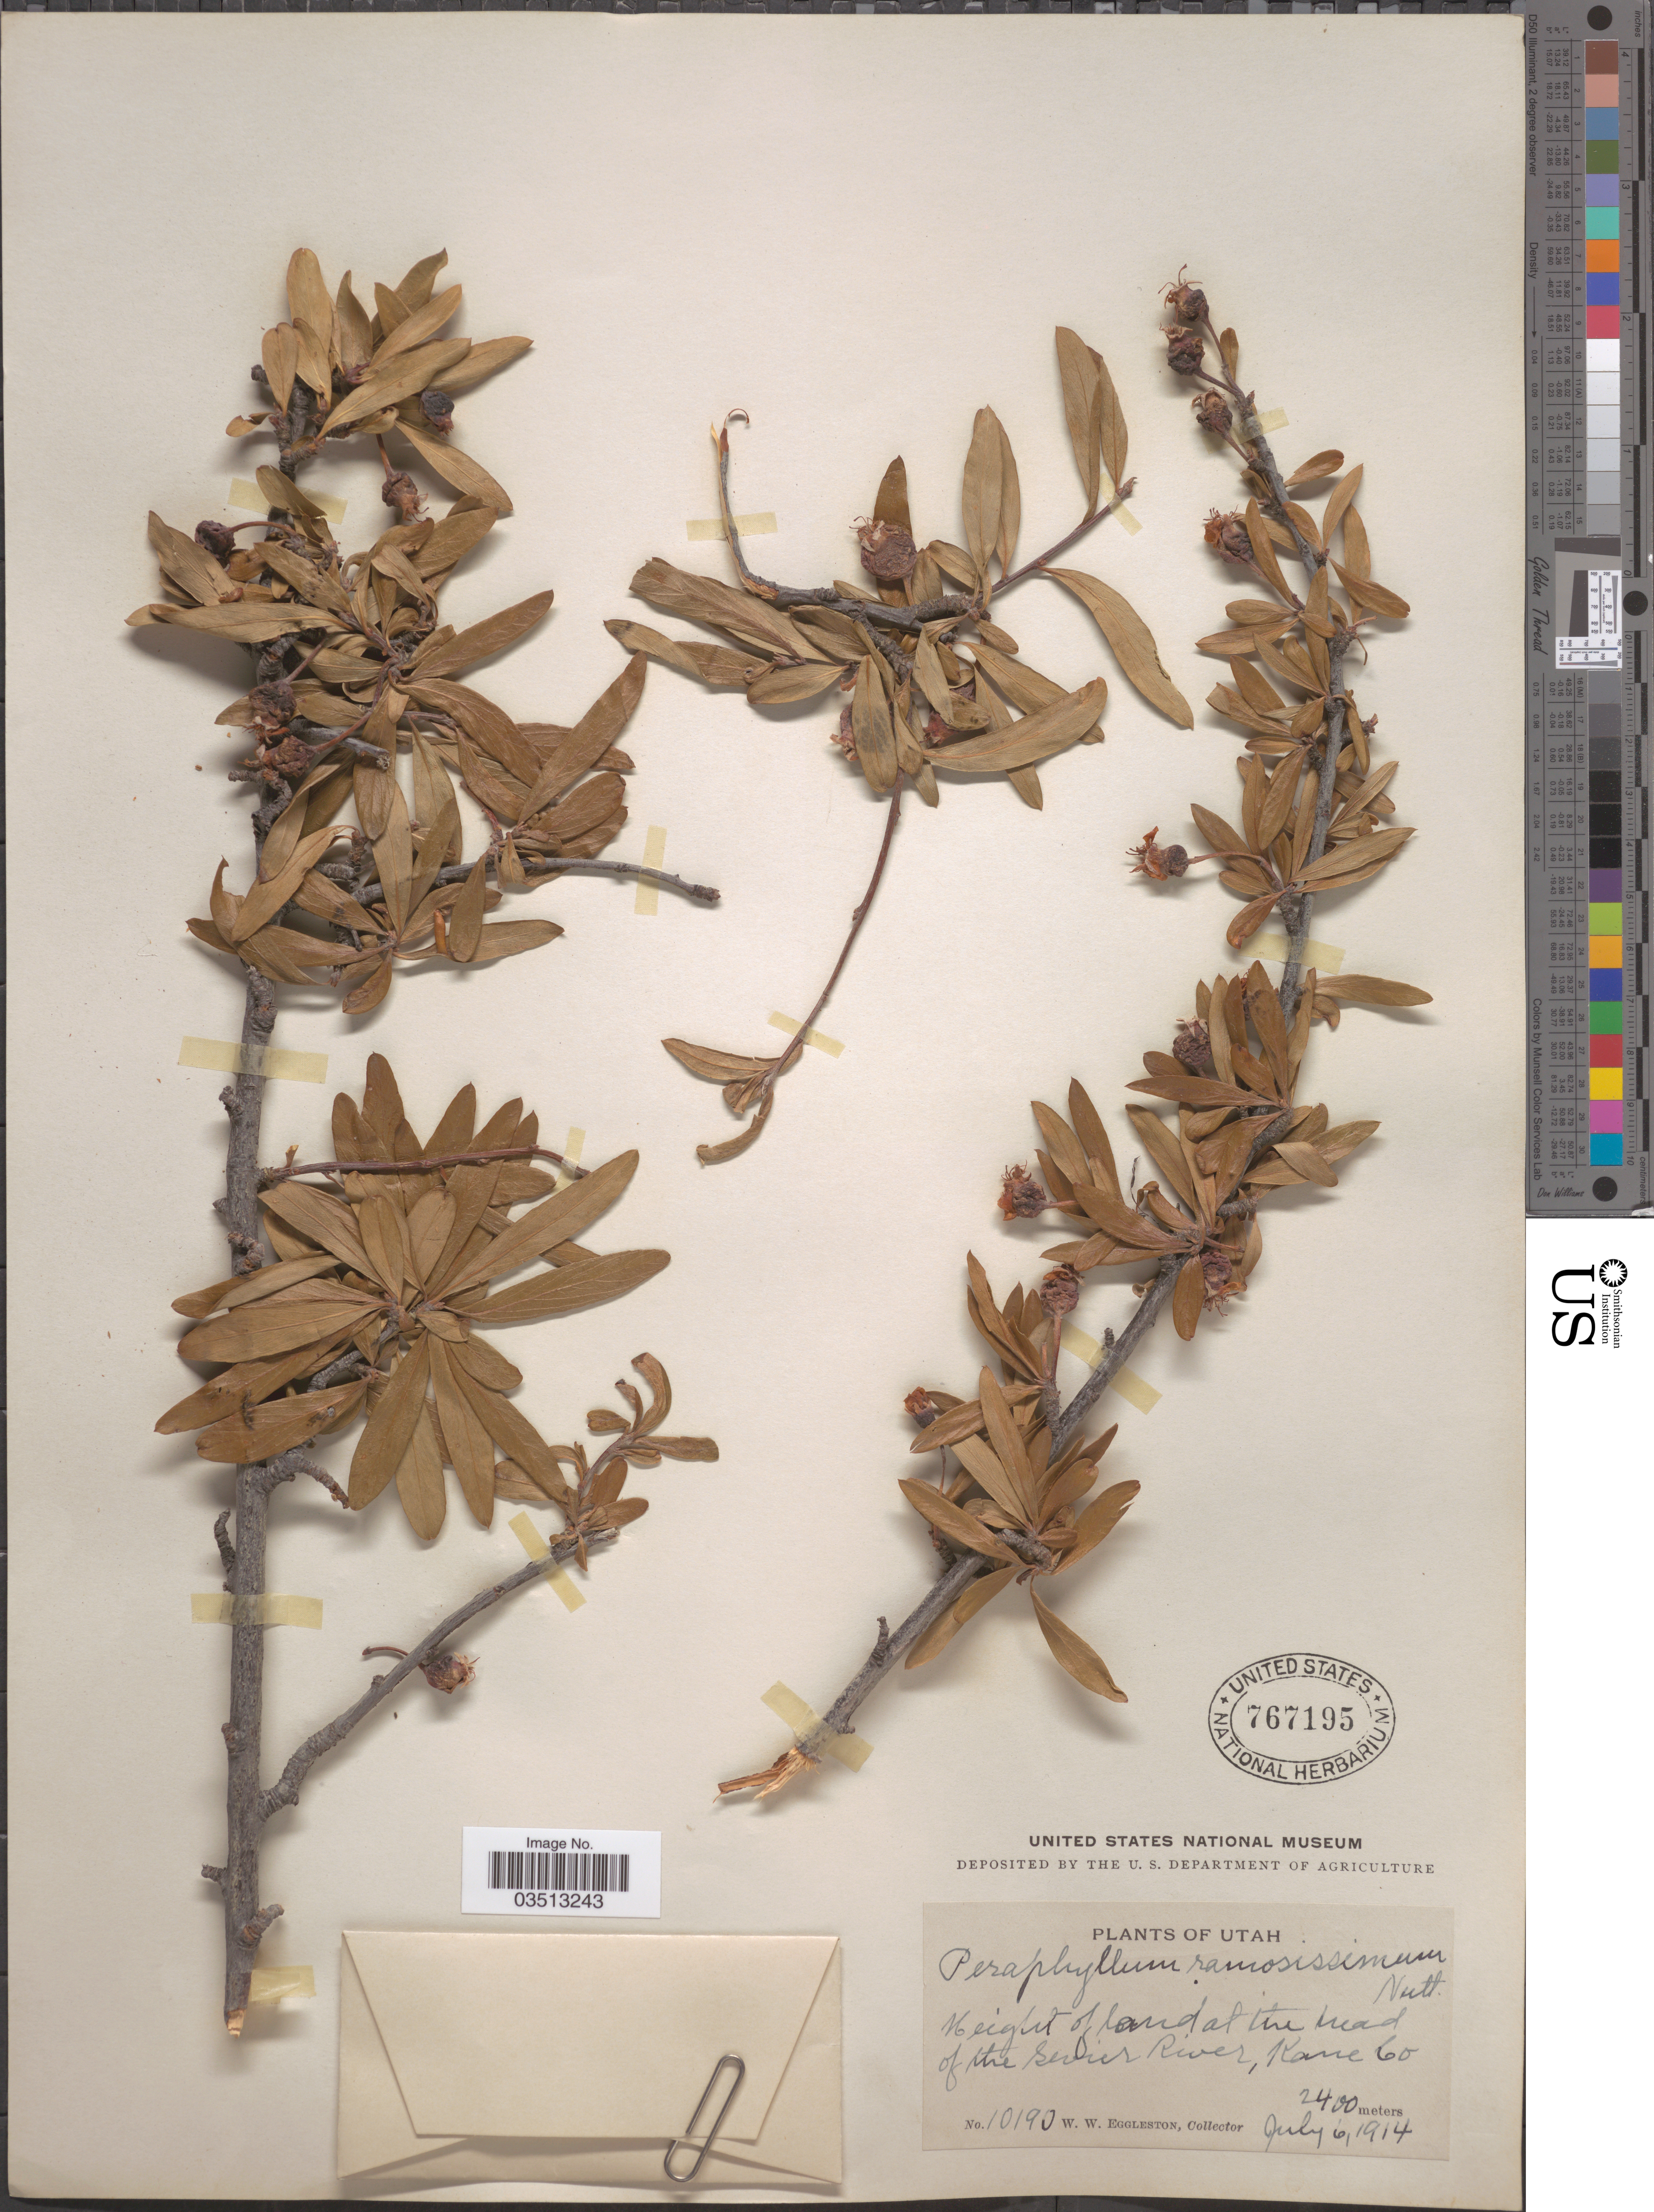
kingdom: Plantae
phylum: Tracheophyta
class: Magnoliopsida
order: Rosales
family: Rosaceae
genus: Peraphyllum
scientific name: Peraphyllum ramosissimum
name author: Nutt.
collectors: W. W. Eggleston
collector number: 10190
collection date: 1914-07-06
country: United States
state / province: Utah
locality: Height of land at the head of the Sevier River, Kane Co.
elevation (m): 2400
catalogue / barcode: US 767195